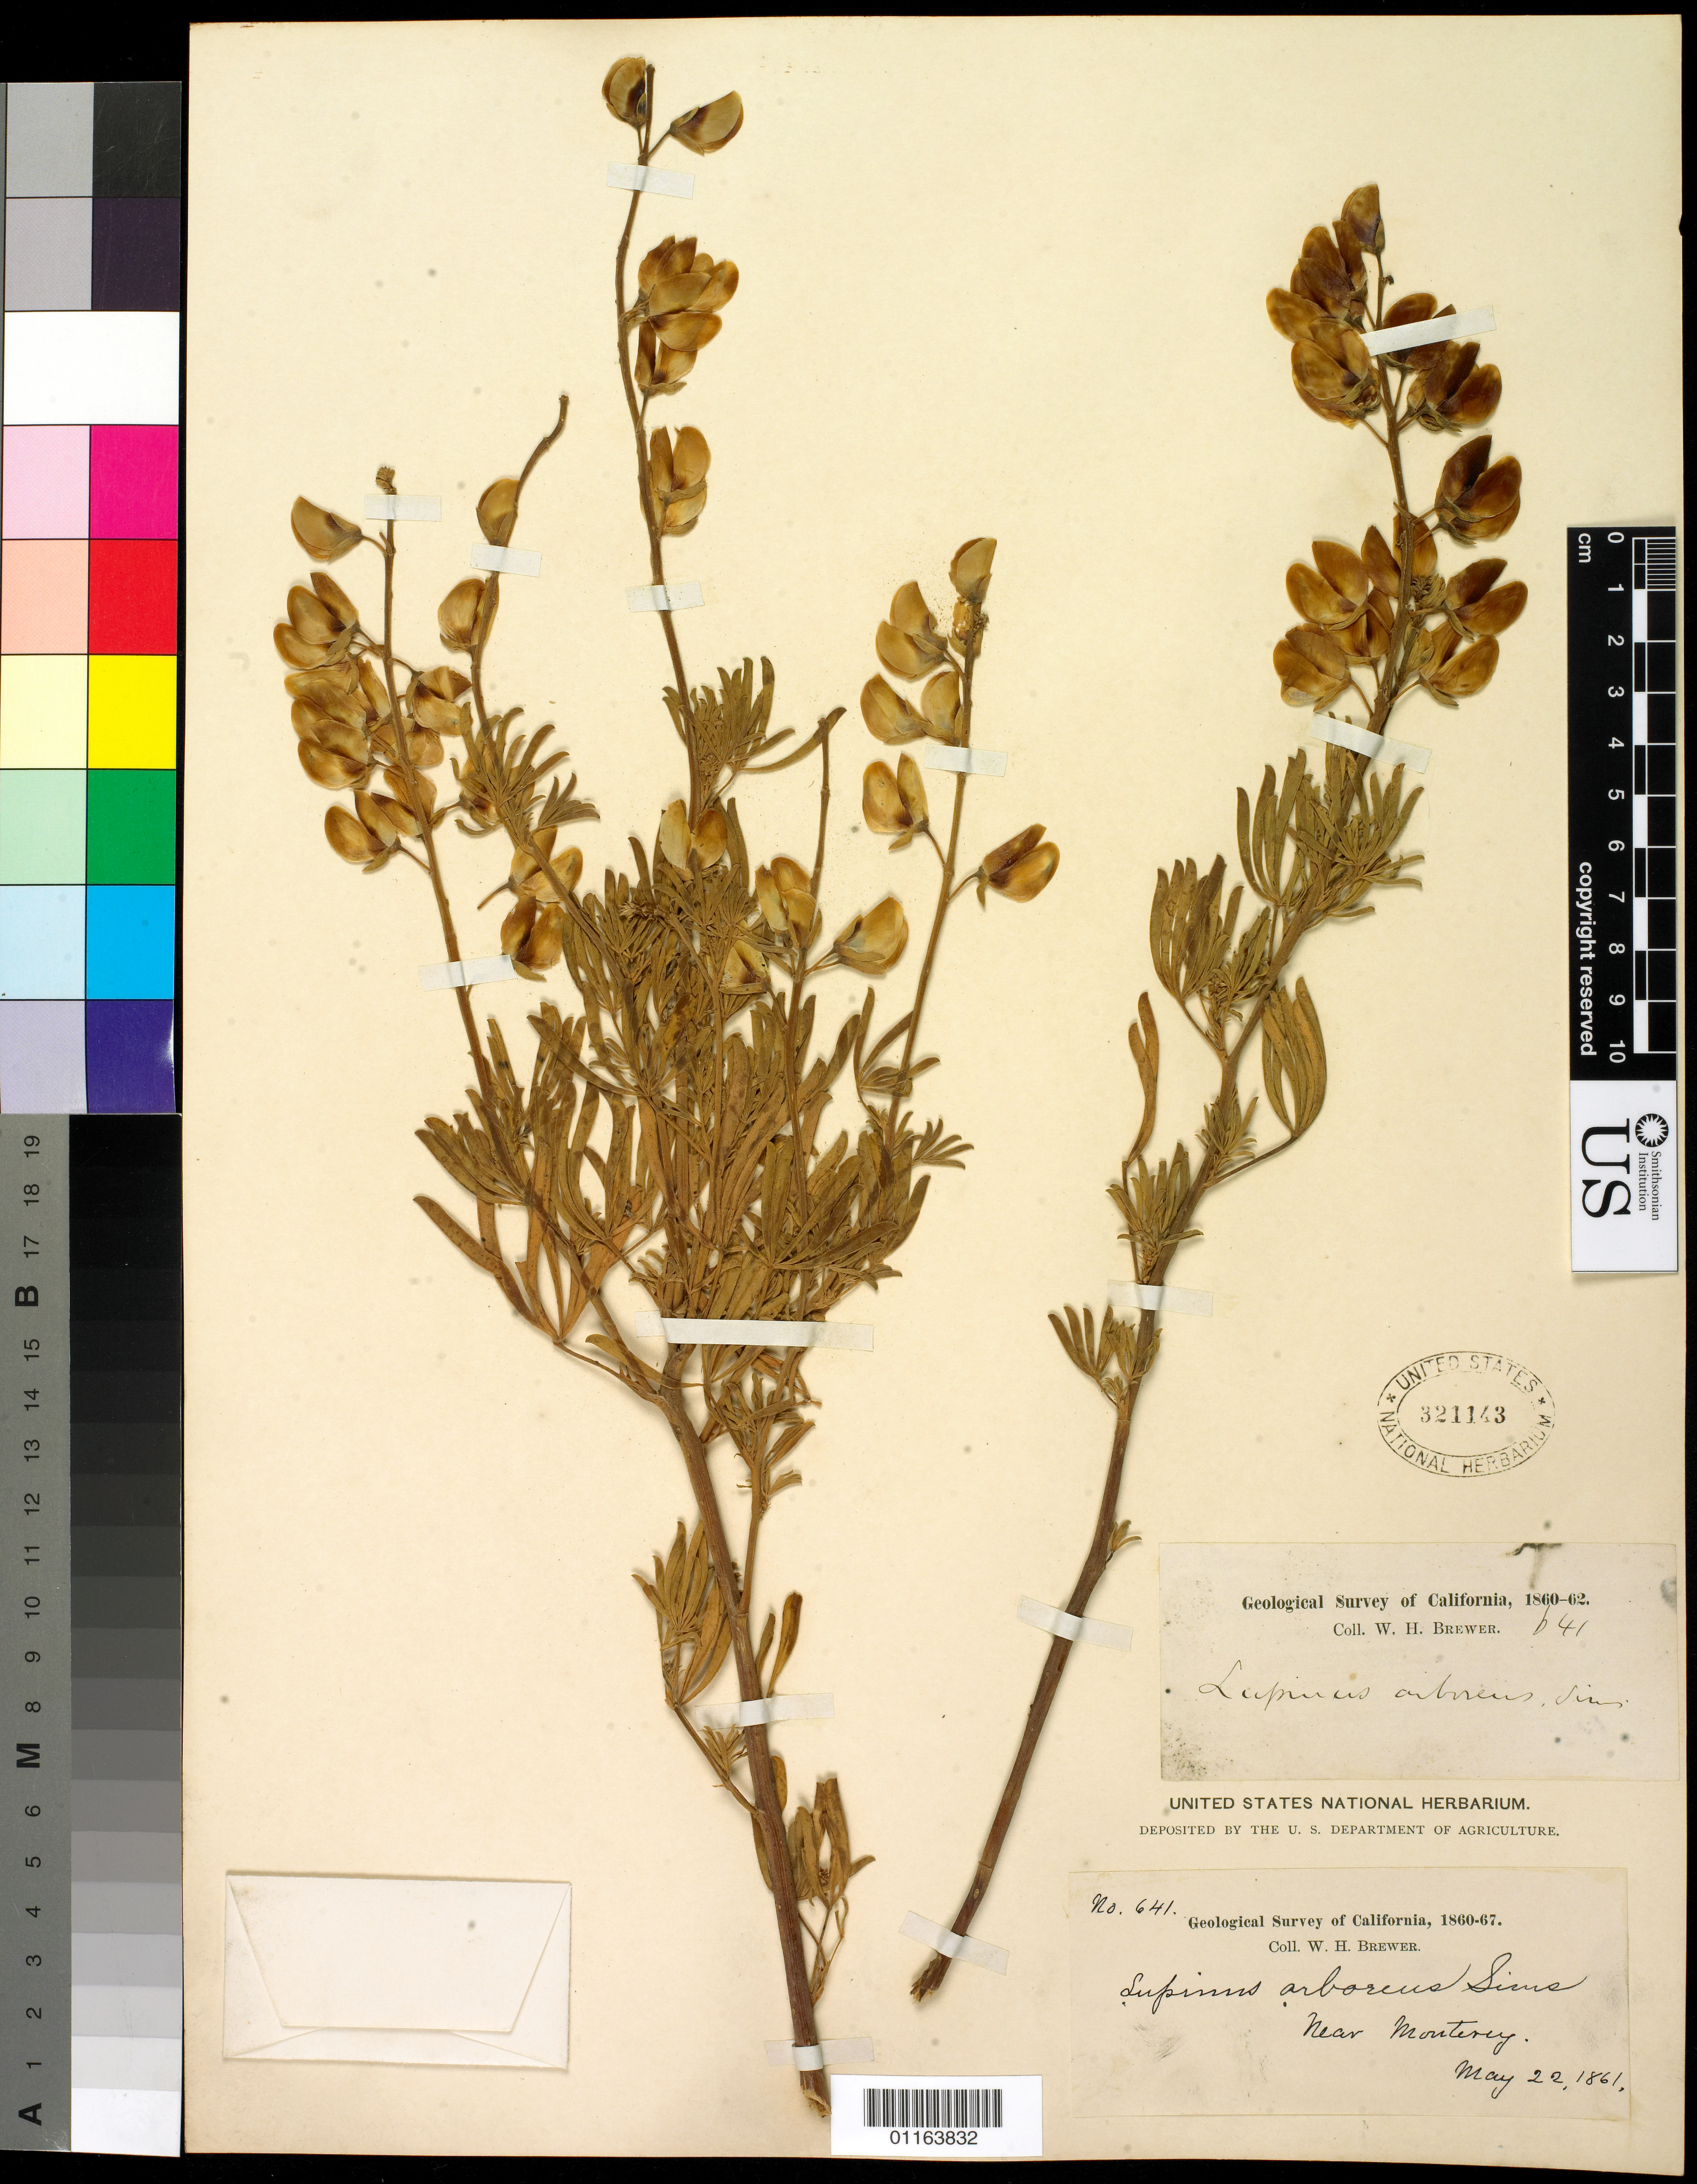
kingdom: Plantae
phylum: Tracheophyta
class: Magnoliopsida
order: Fabales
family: Fabaceae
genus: Lupinus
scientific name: Lupinus arboreus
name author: Sims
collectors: W. H. Brewer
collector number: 641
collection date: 1861-05-22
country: United States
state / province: California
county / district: Monterey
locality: Near Monterey.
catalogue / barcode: US 321143